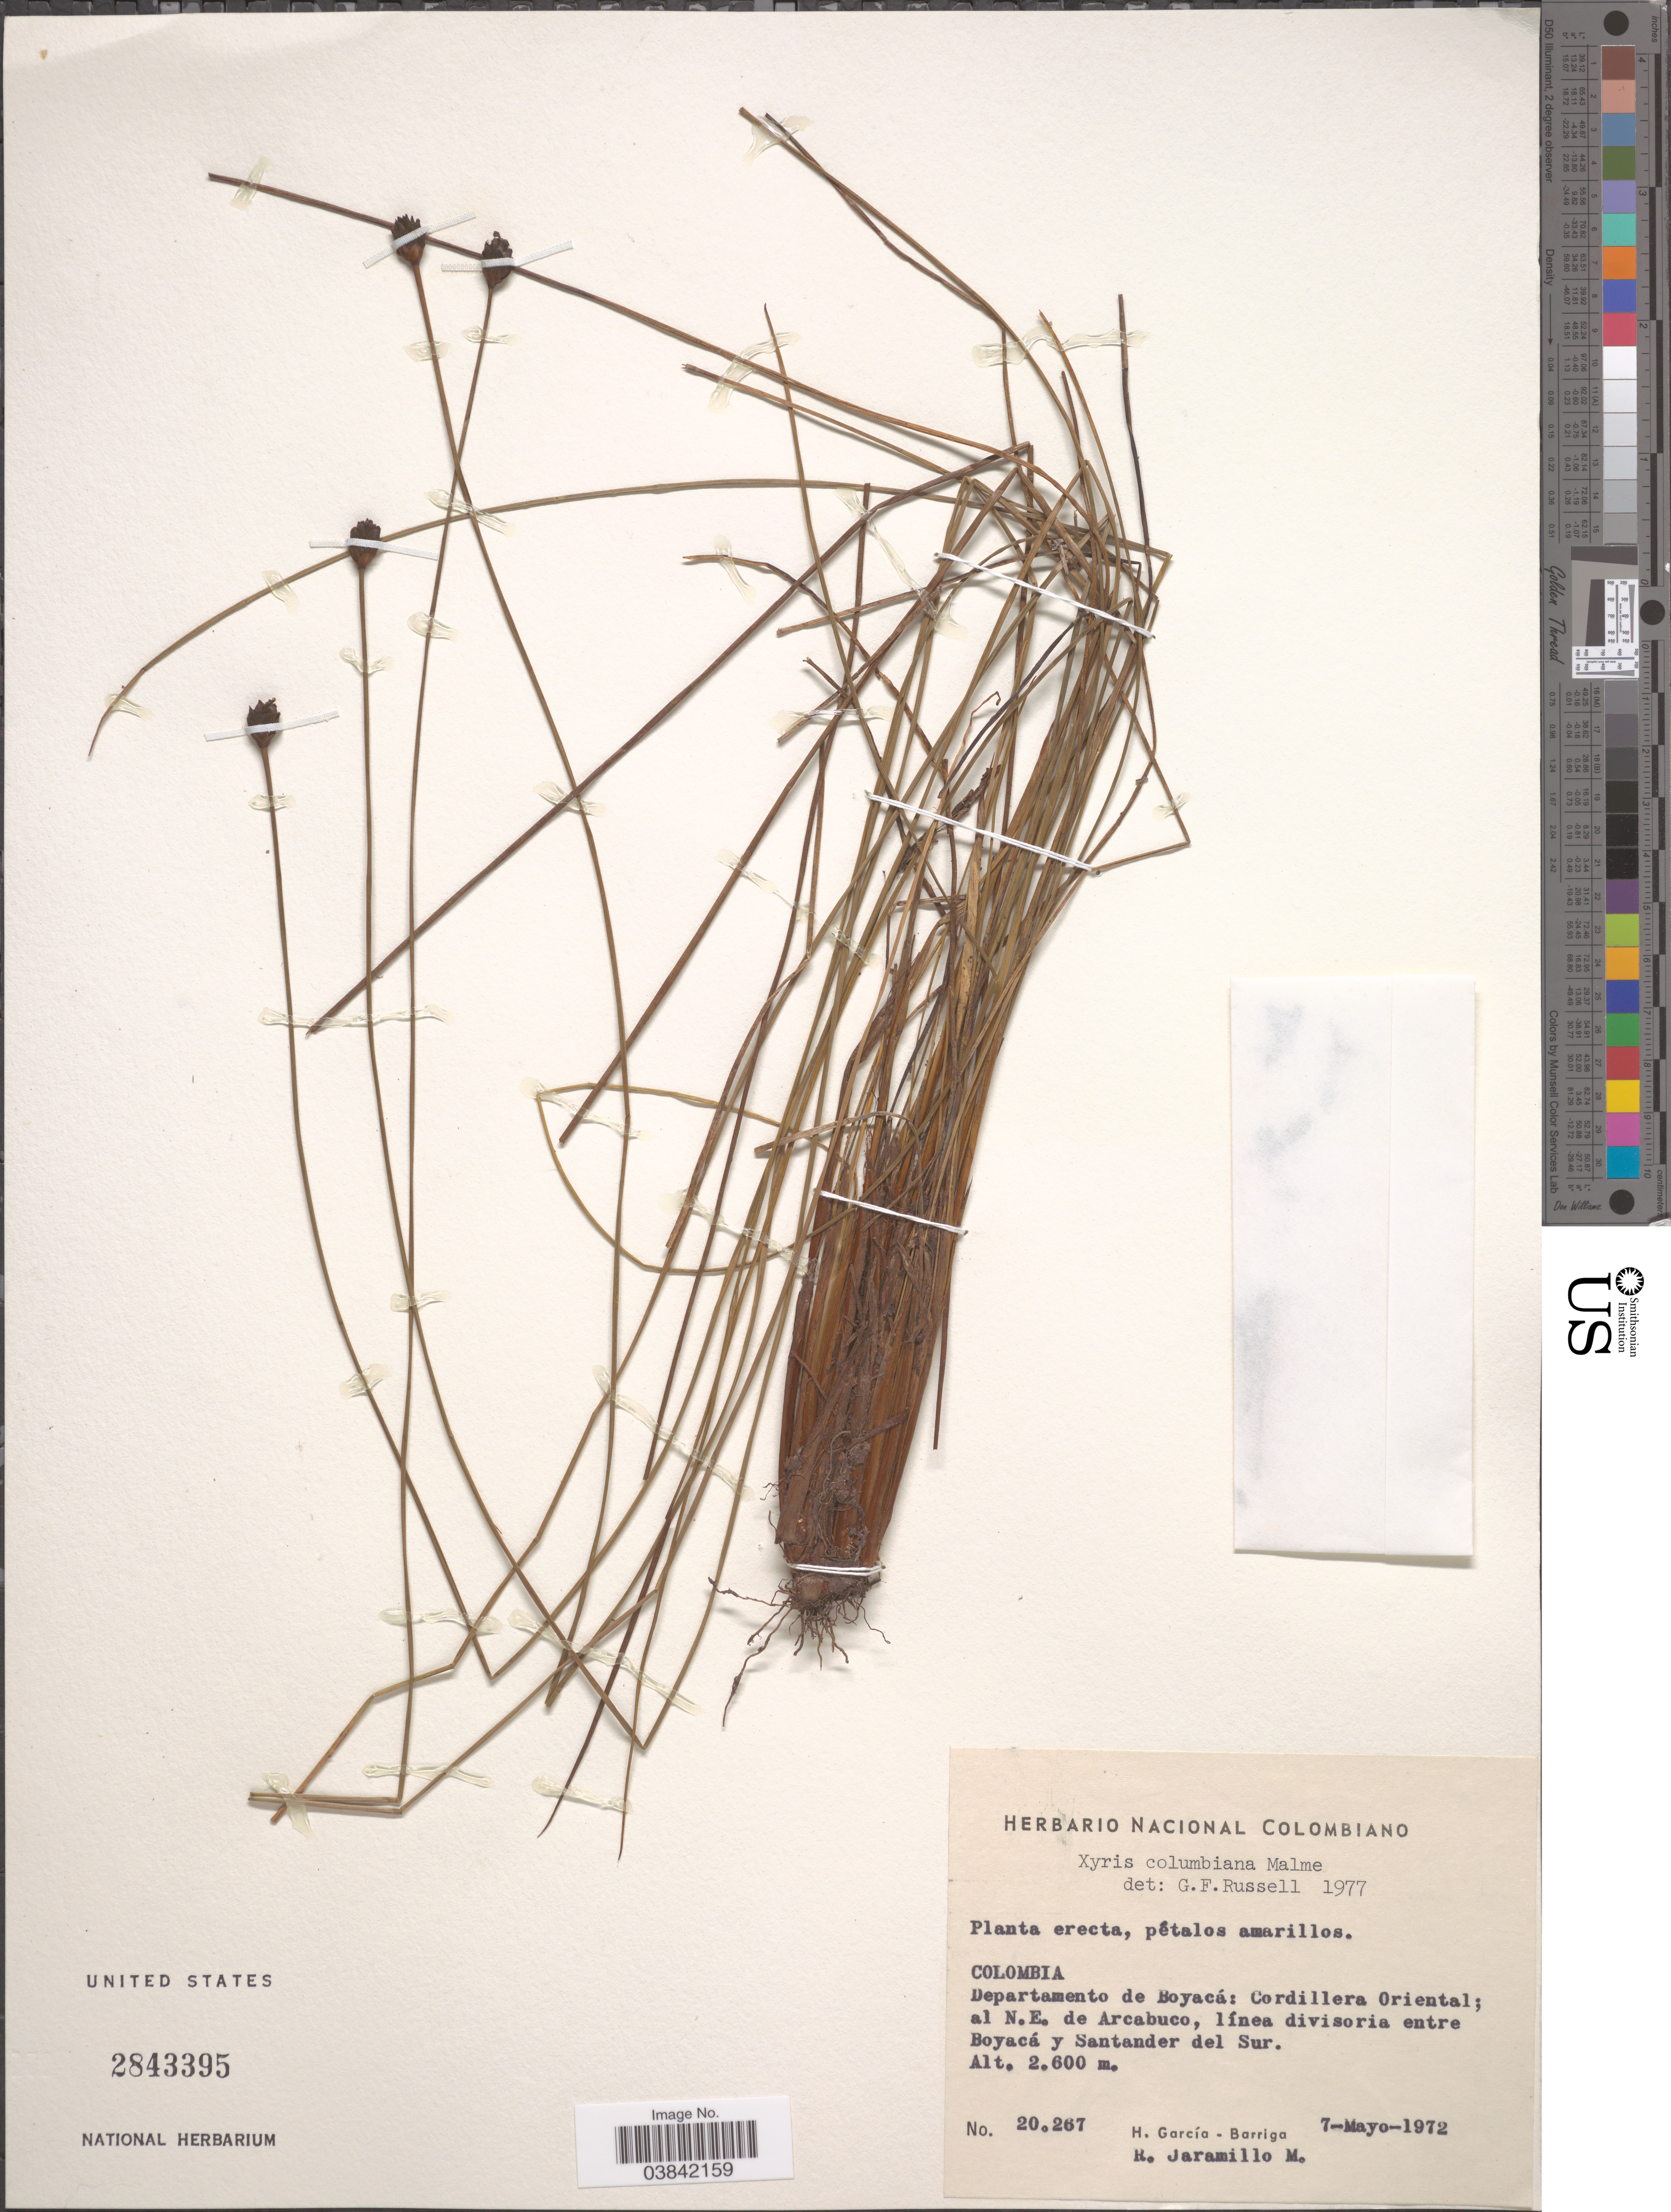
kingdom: Plantae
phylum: Tracheophyta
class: Liliopsida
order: Poales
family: Xyridaceae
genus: Xyris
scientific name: Xyris columbiana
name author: Malme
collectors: H. García Barriga & R. Jaramillo M.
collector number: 20267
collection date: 1972-05-07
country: Colombia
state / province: Boyacá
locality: Departamento de Boyacá: Cordillera Oriental; al N.E. de Arcabuco, línea divisoria entre Boyacá y Santander del Sur.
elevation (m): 2600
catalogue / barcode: US 2843395